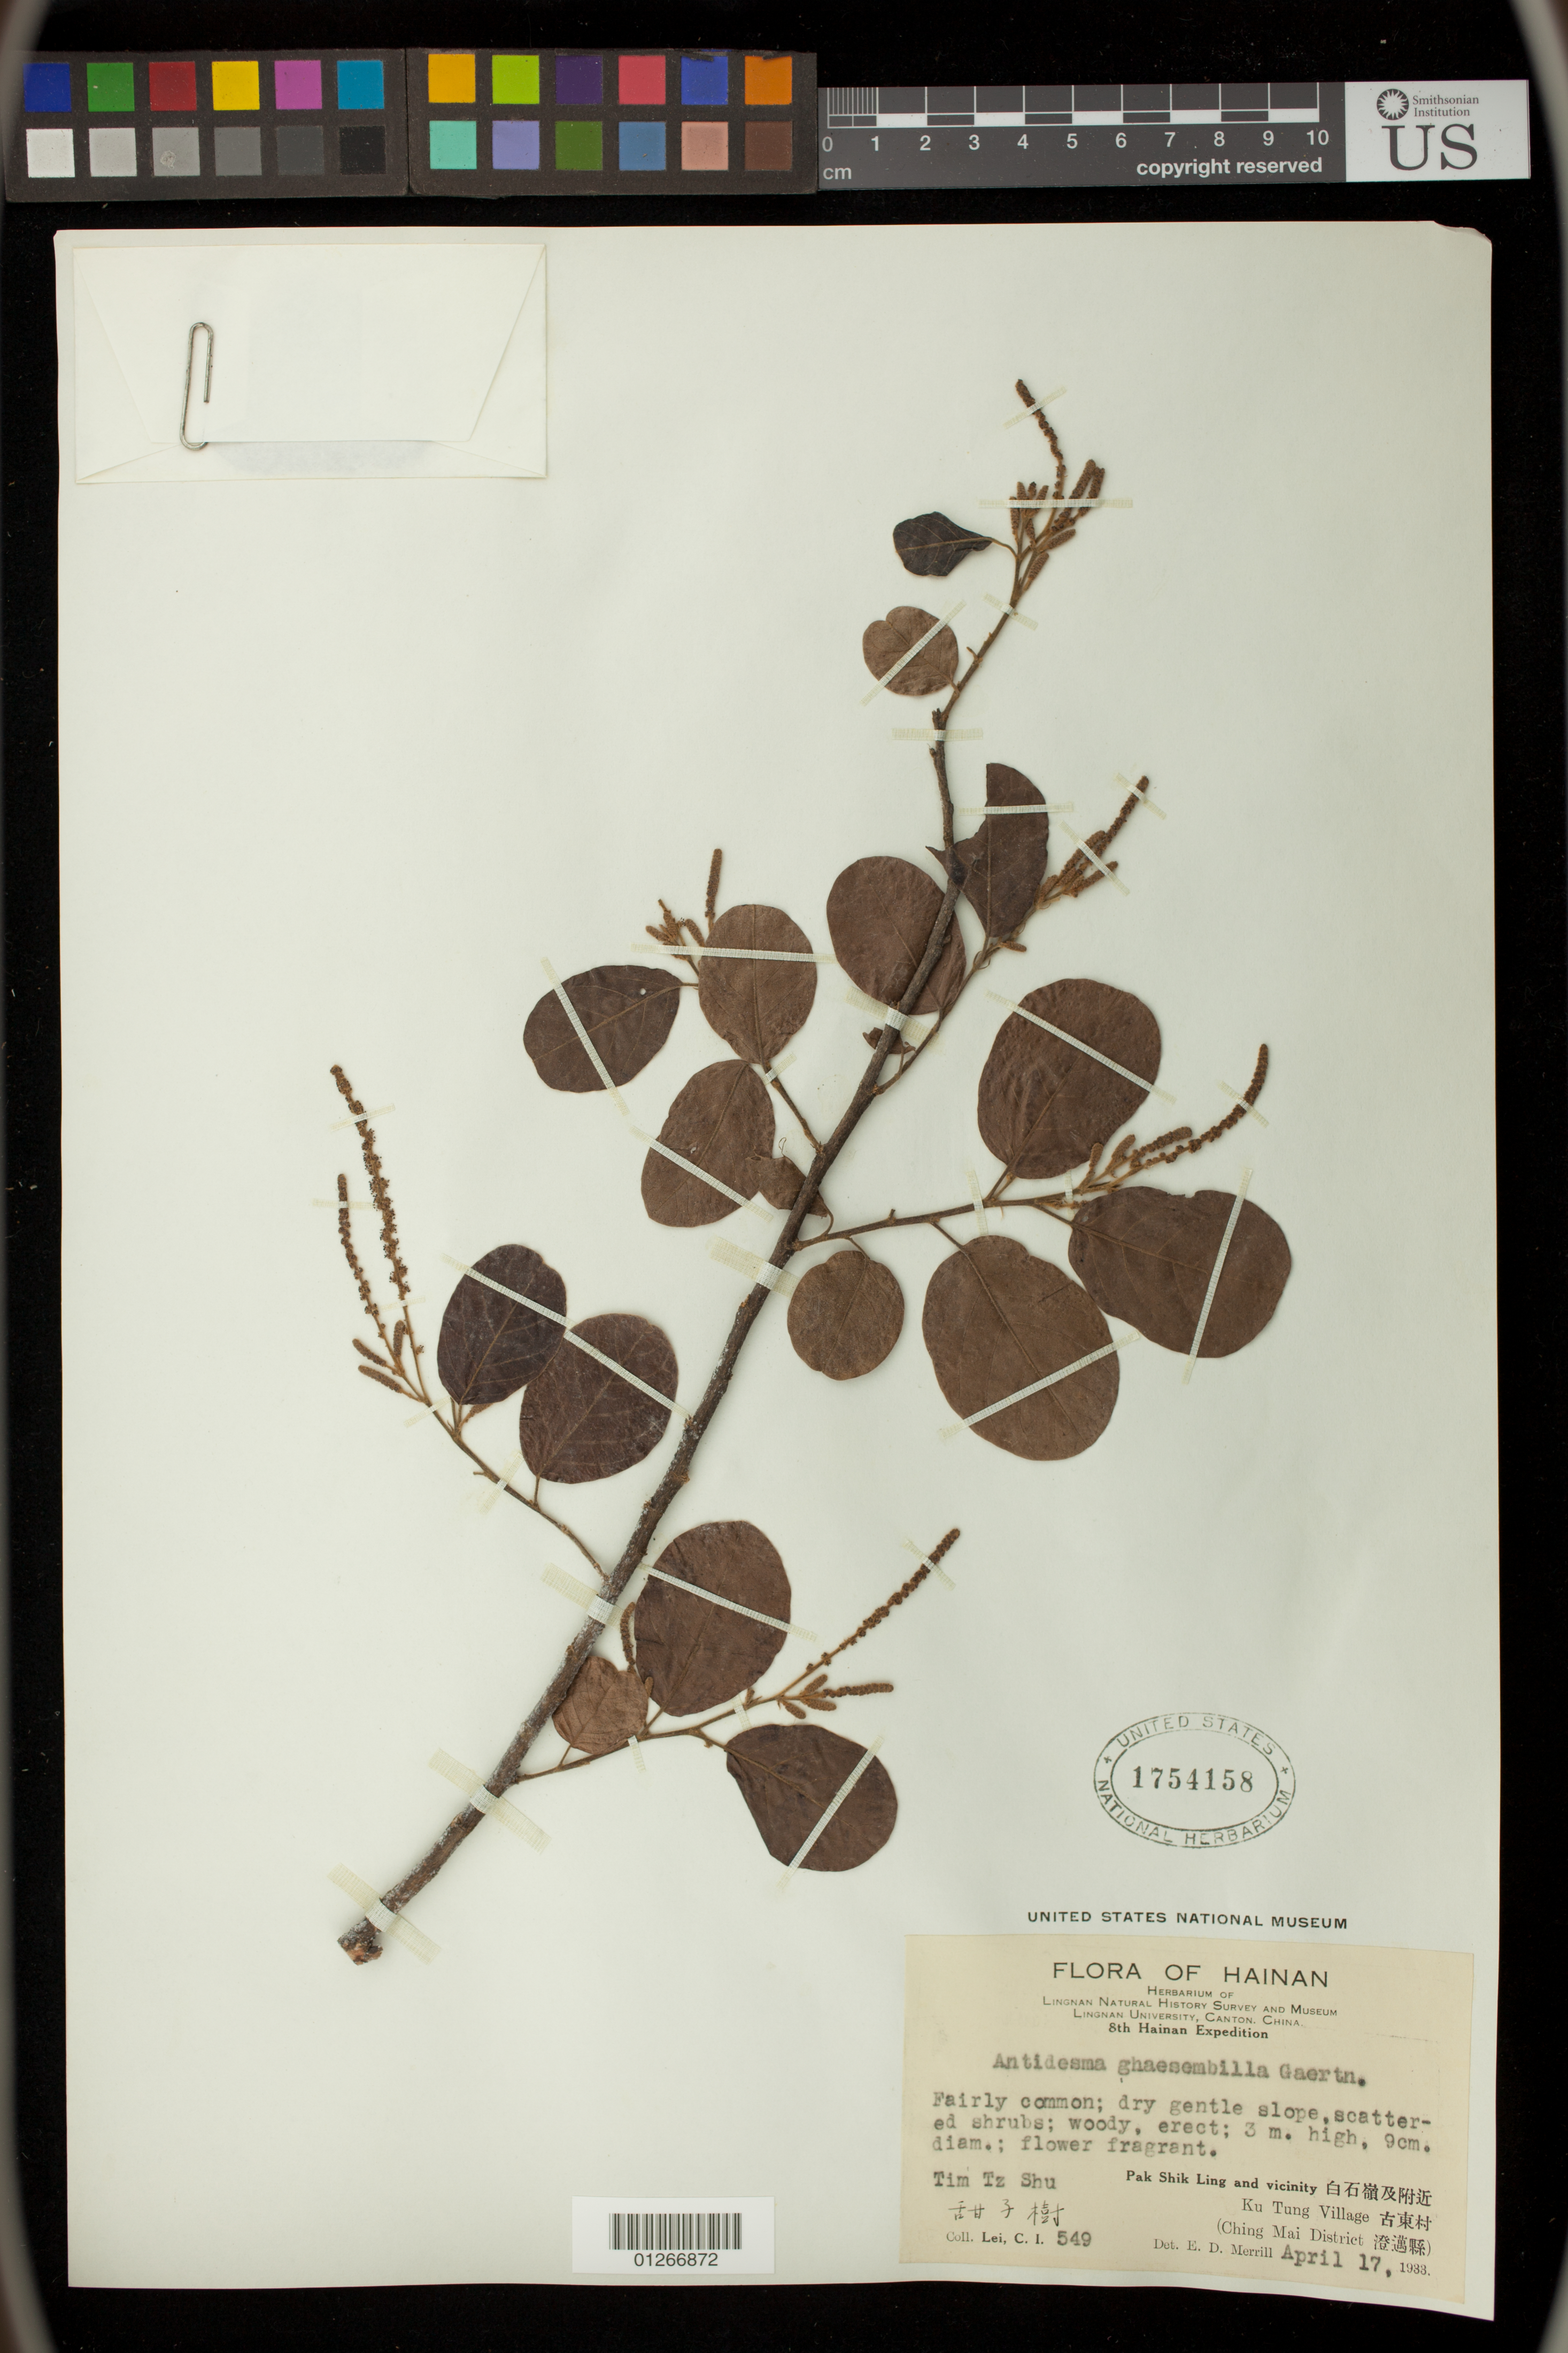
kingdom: Plantae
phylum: Tracheophyta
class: Magnoliopsida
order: Malpighiales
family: Phyllanthaceae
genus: Antidesma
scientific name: Antidesma ghaesembilla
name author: Gaertn.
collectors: C. I. Lei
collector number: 549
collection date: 1933-04-17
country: China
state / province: Hainan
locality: Pak Shik Ling and vicinity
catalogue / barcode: US 1754158